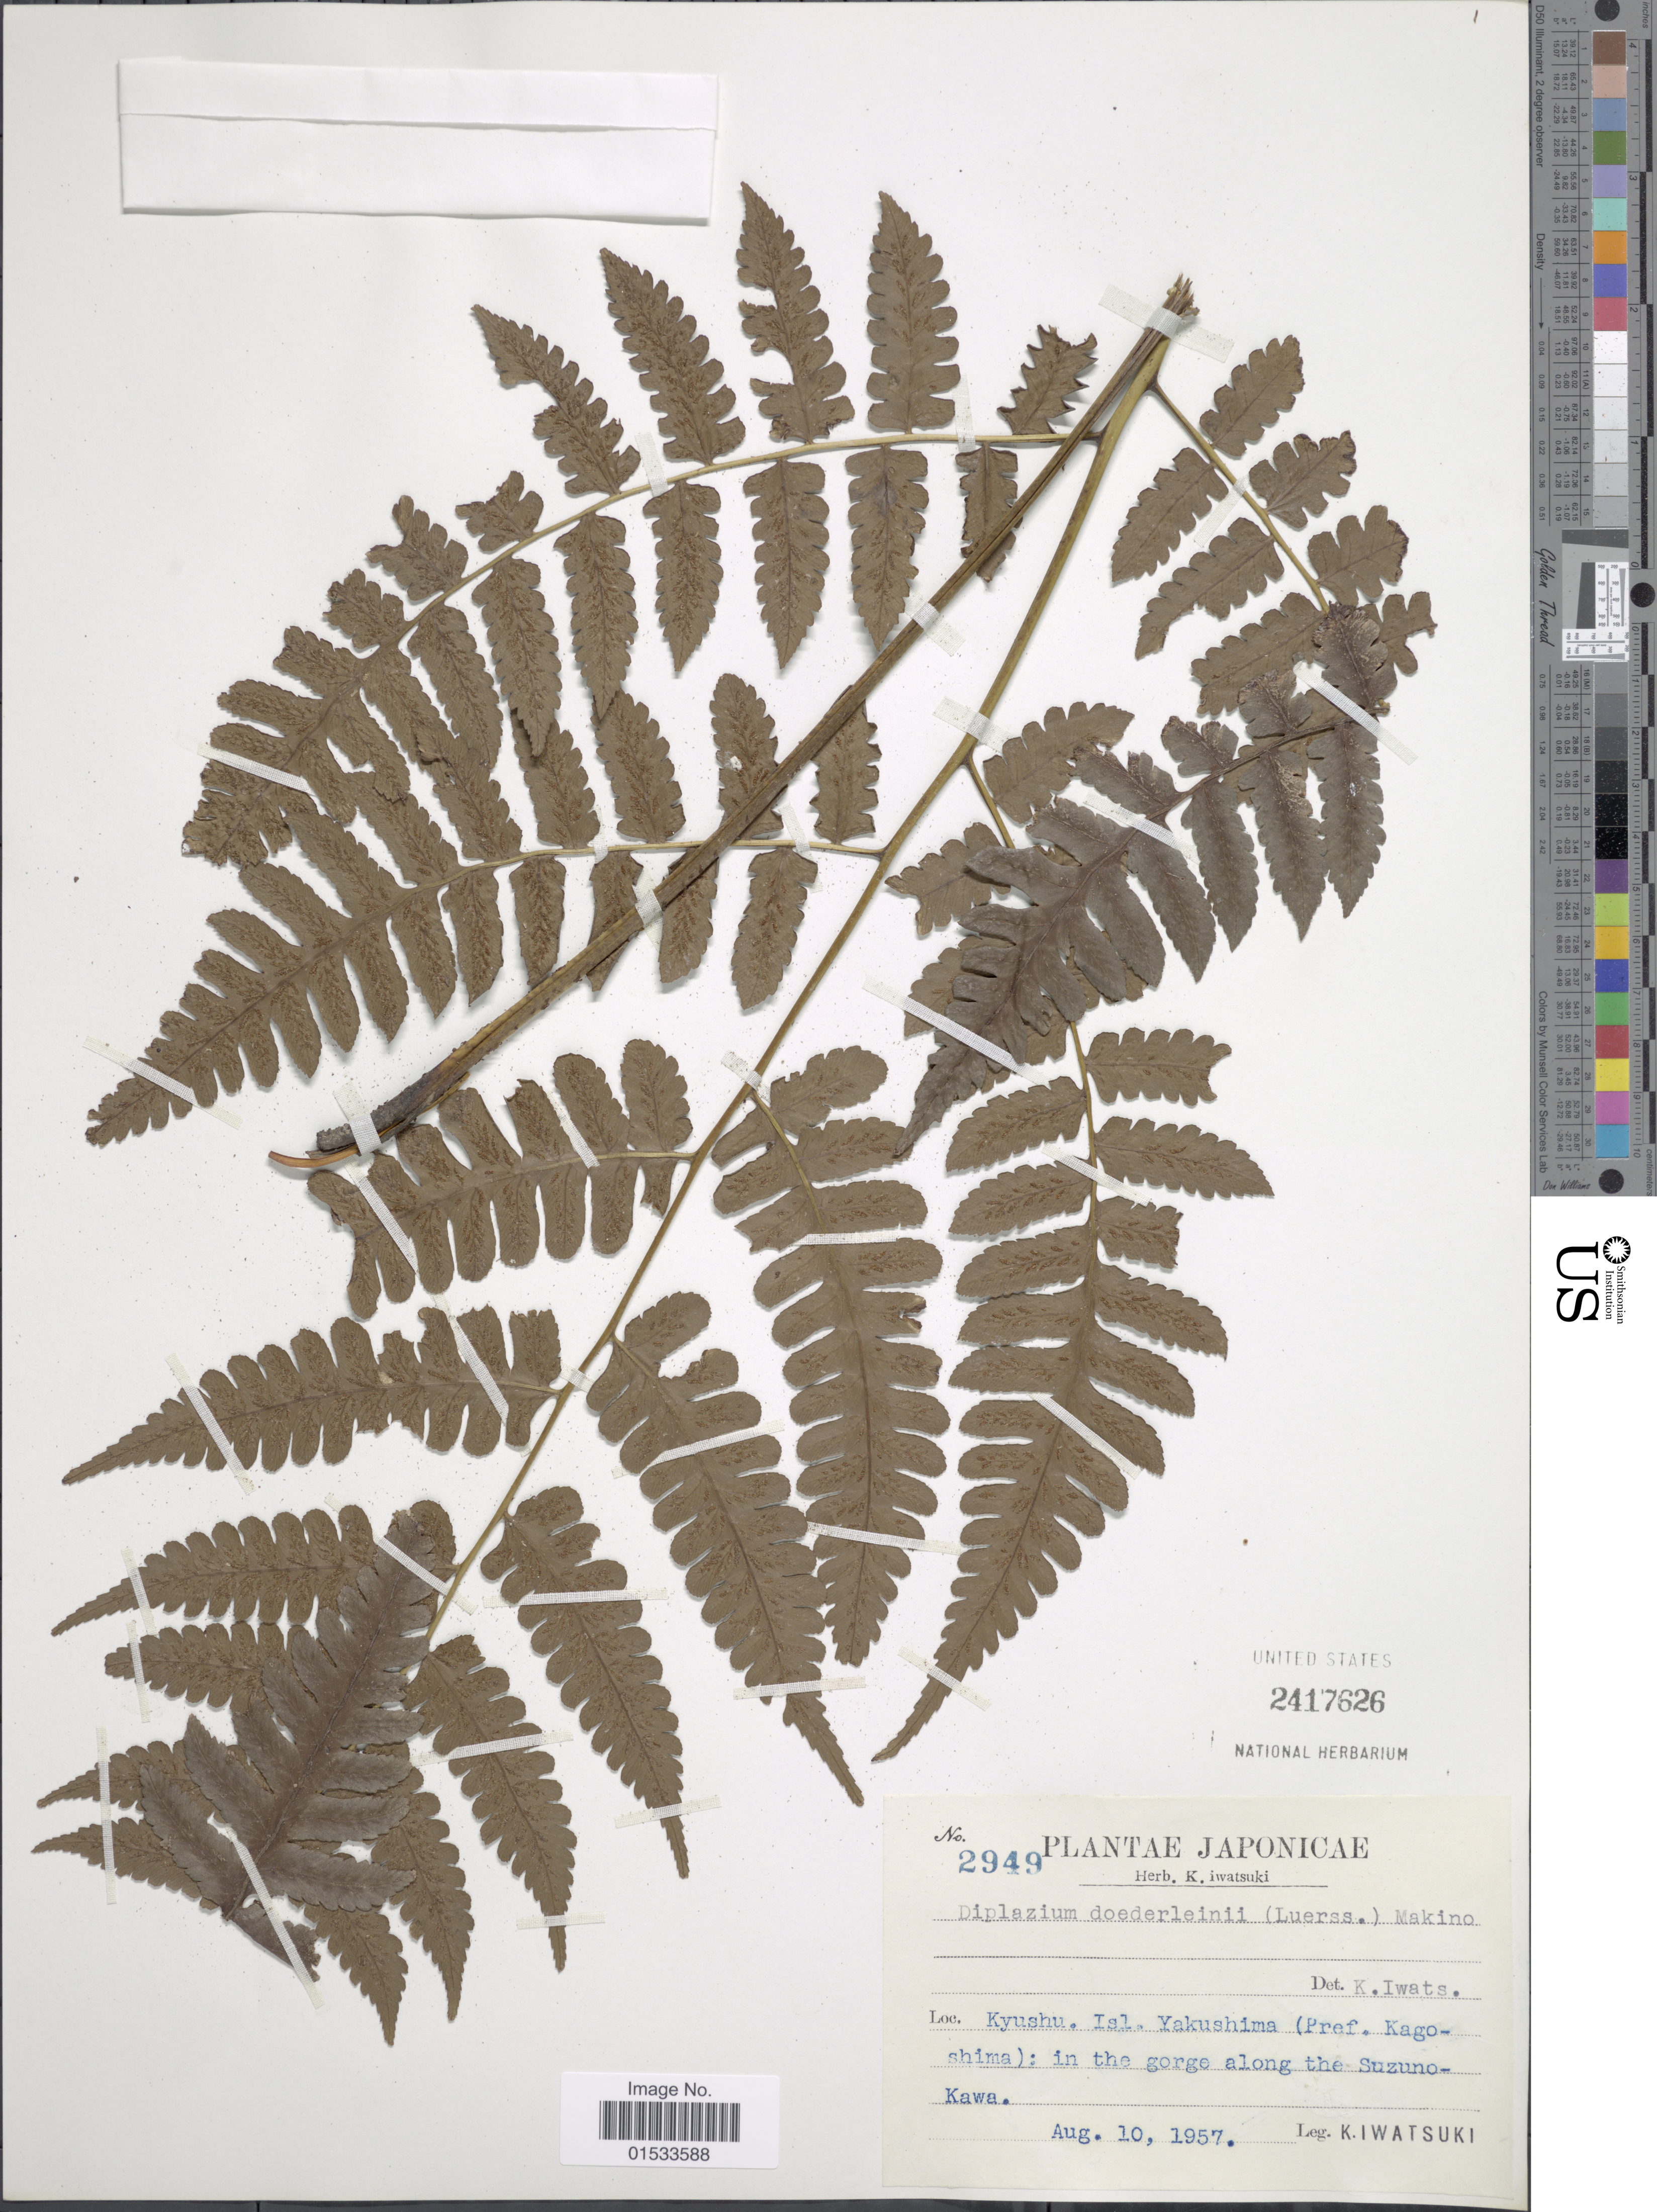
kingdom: Plantae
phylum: Tracheophyta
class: Polypodiopsida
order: Polypodiales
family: Athyriaceae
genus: Diplazium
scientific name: Diplazium doederleinii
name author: (Luerss.) Makino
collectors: K. Iwatsuki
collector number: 2949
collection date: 1957-08-10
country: Japan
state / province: Kagosima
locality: Kyushu, Isl. Yakushima, in the gorge along the Suzuno- Kawa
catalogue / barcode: US 2417626